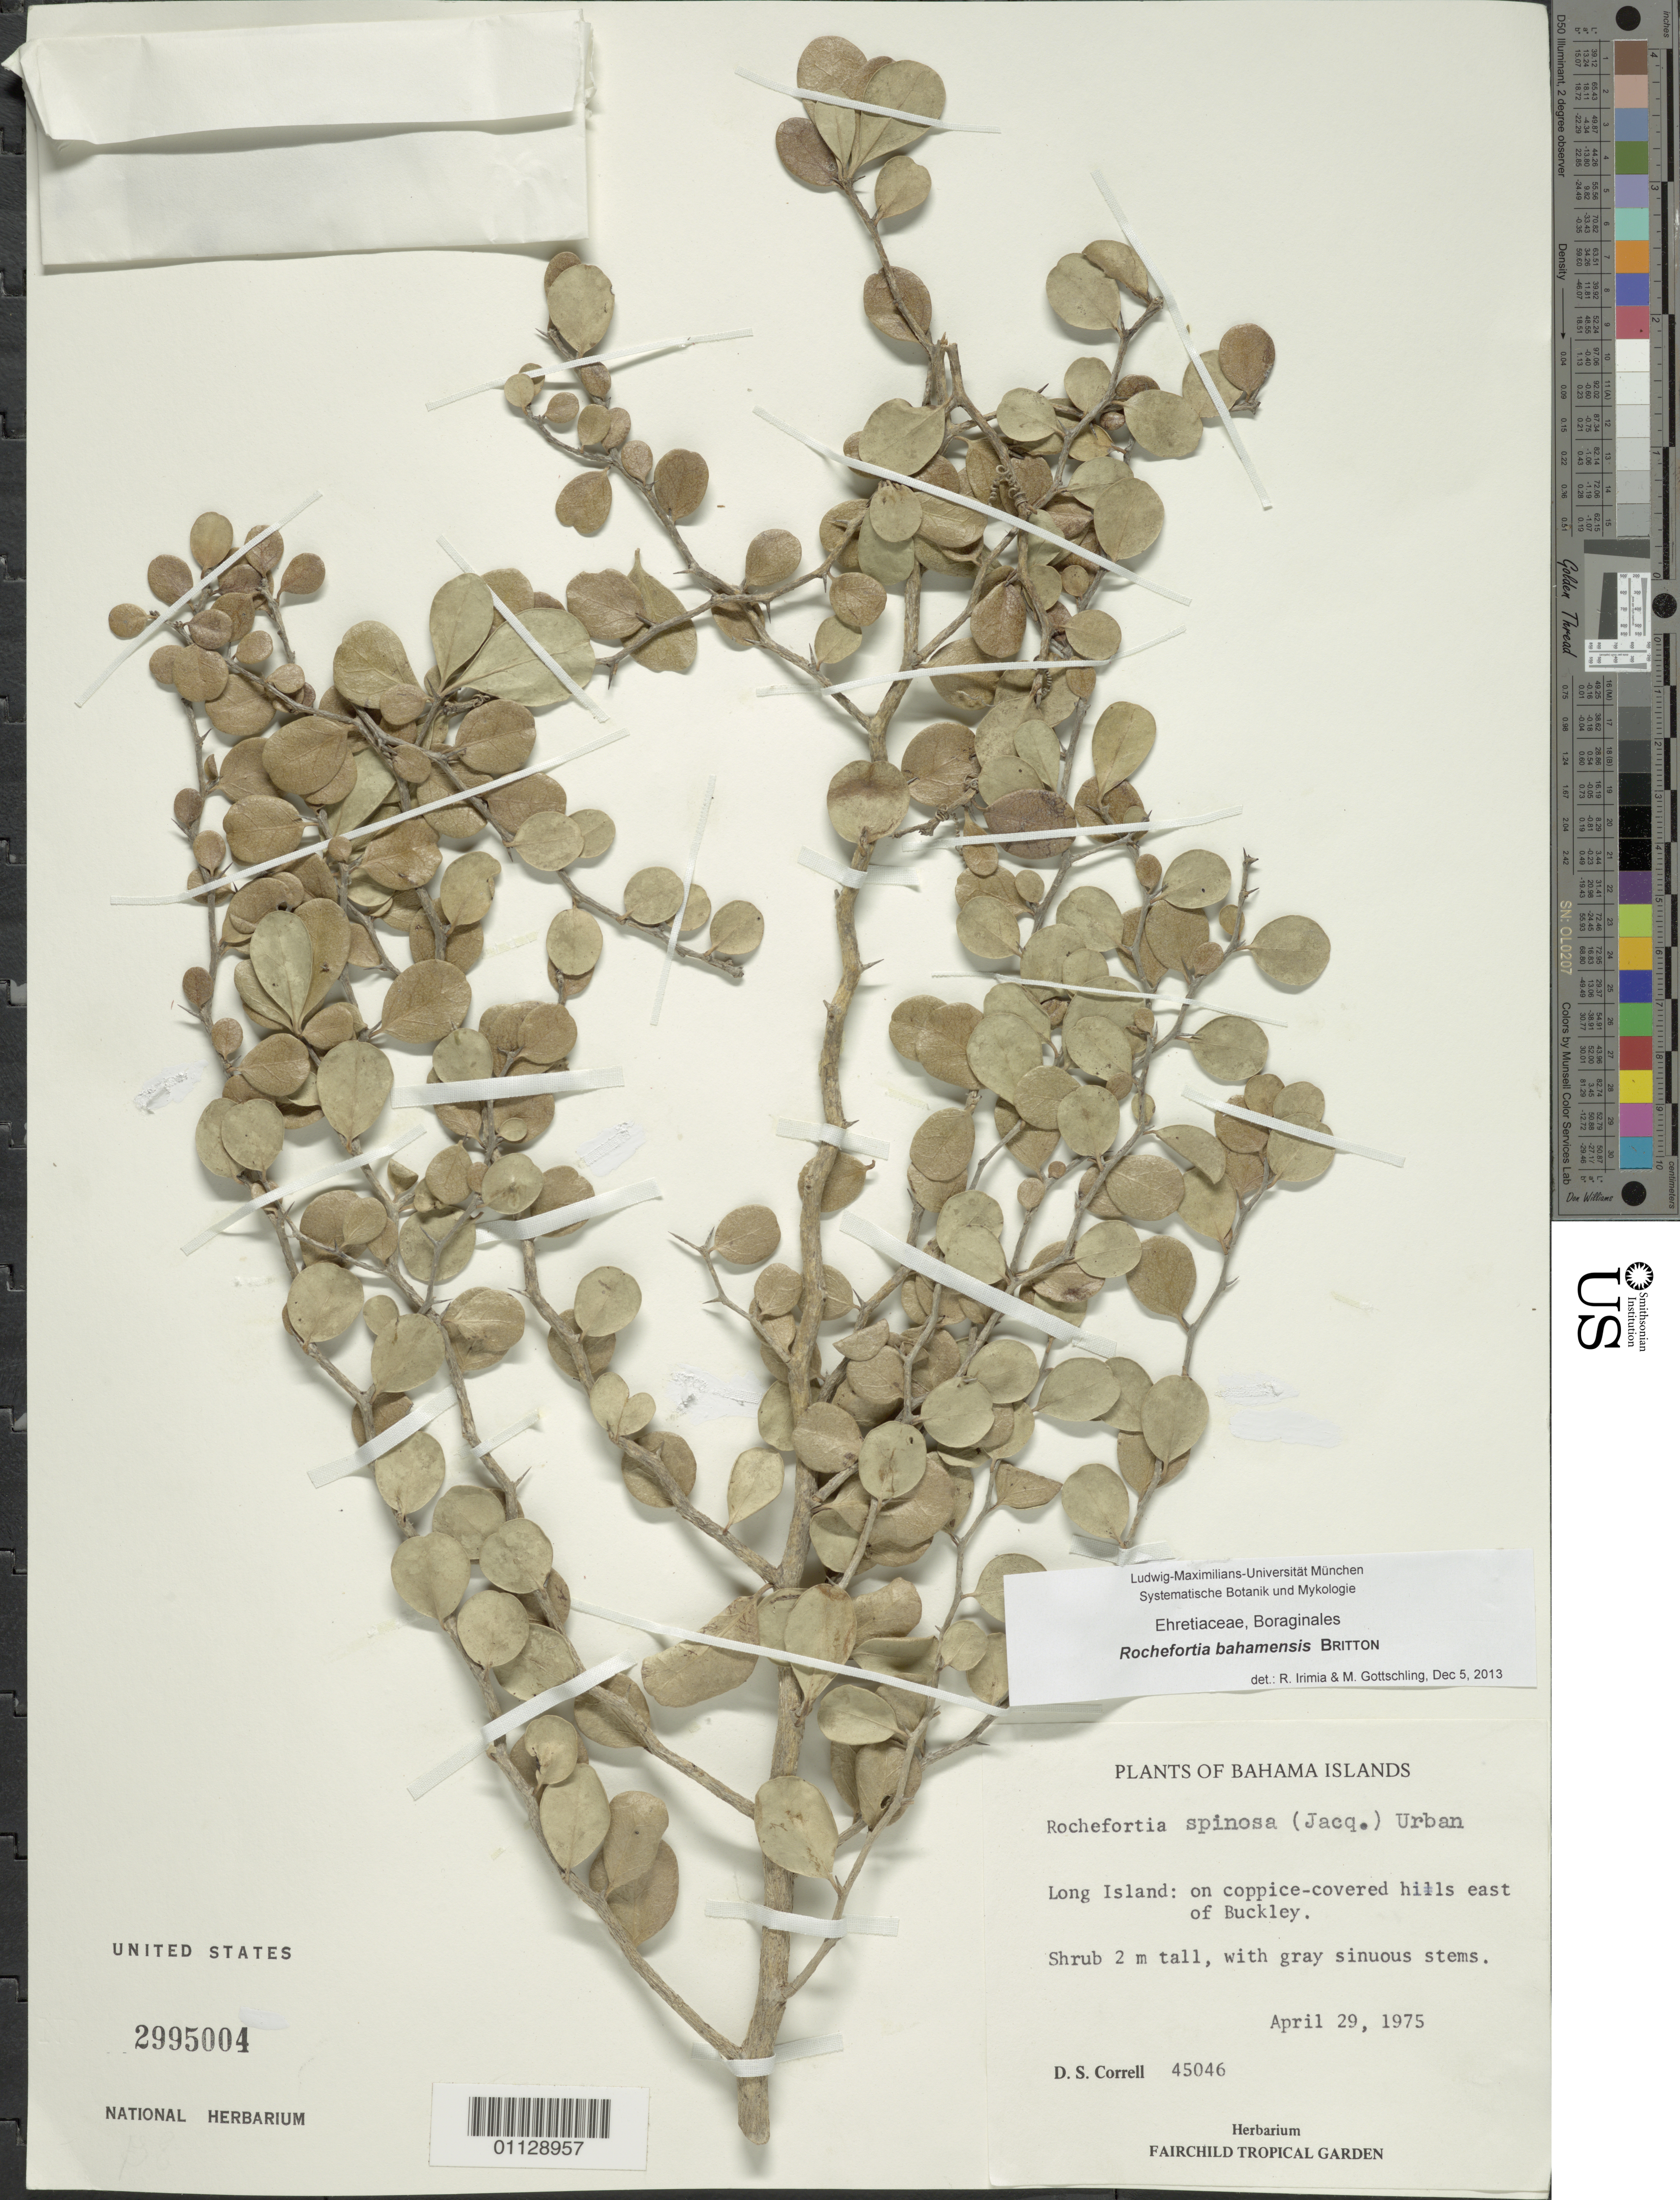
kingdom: Plantae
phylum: Tracheophyta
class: Magnoliopsida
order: Boraginales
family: Ehretiaceae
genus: Rochefortia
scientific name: Rochefortia bahamensis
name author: Britton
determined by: Irimia, R.; Gottschling, M.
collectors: D. S. Correll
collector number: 45046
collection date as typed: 29 Apr 1975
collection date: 1975-04-29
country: Bahamas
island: Long I.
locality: Long island: on coppice-covered hills east of Buckley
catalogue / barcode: US 2995004